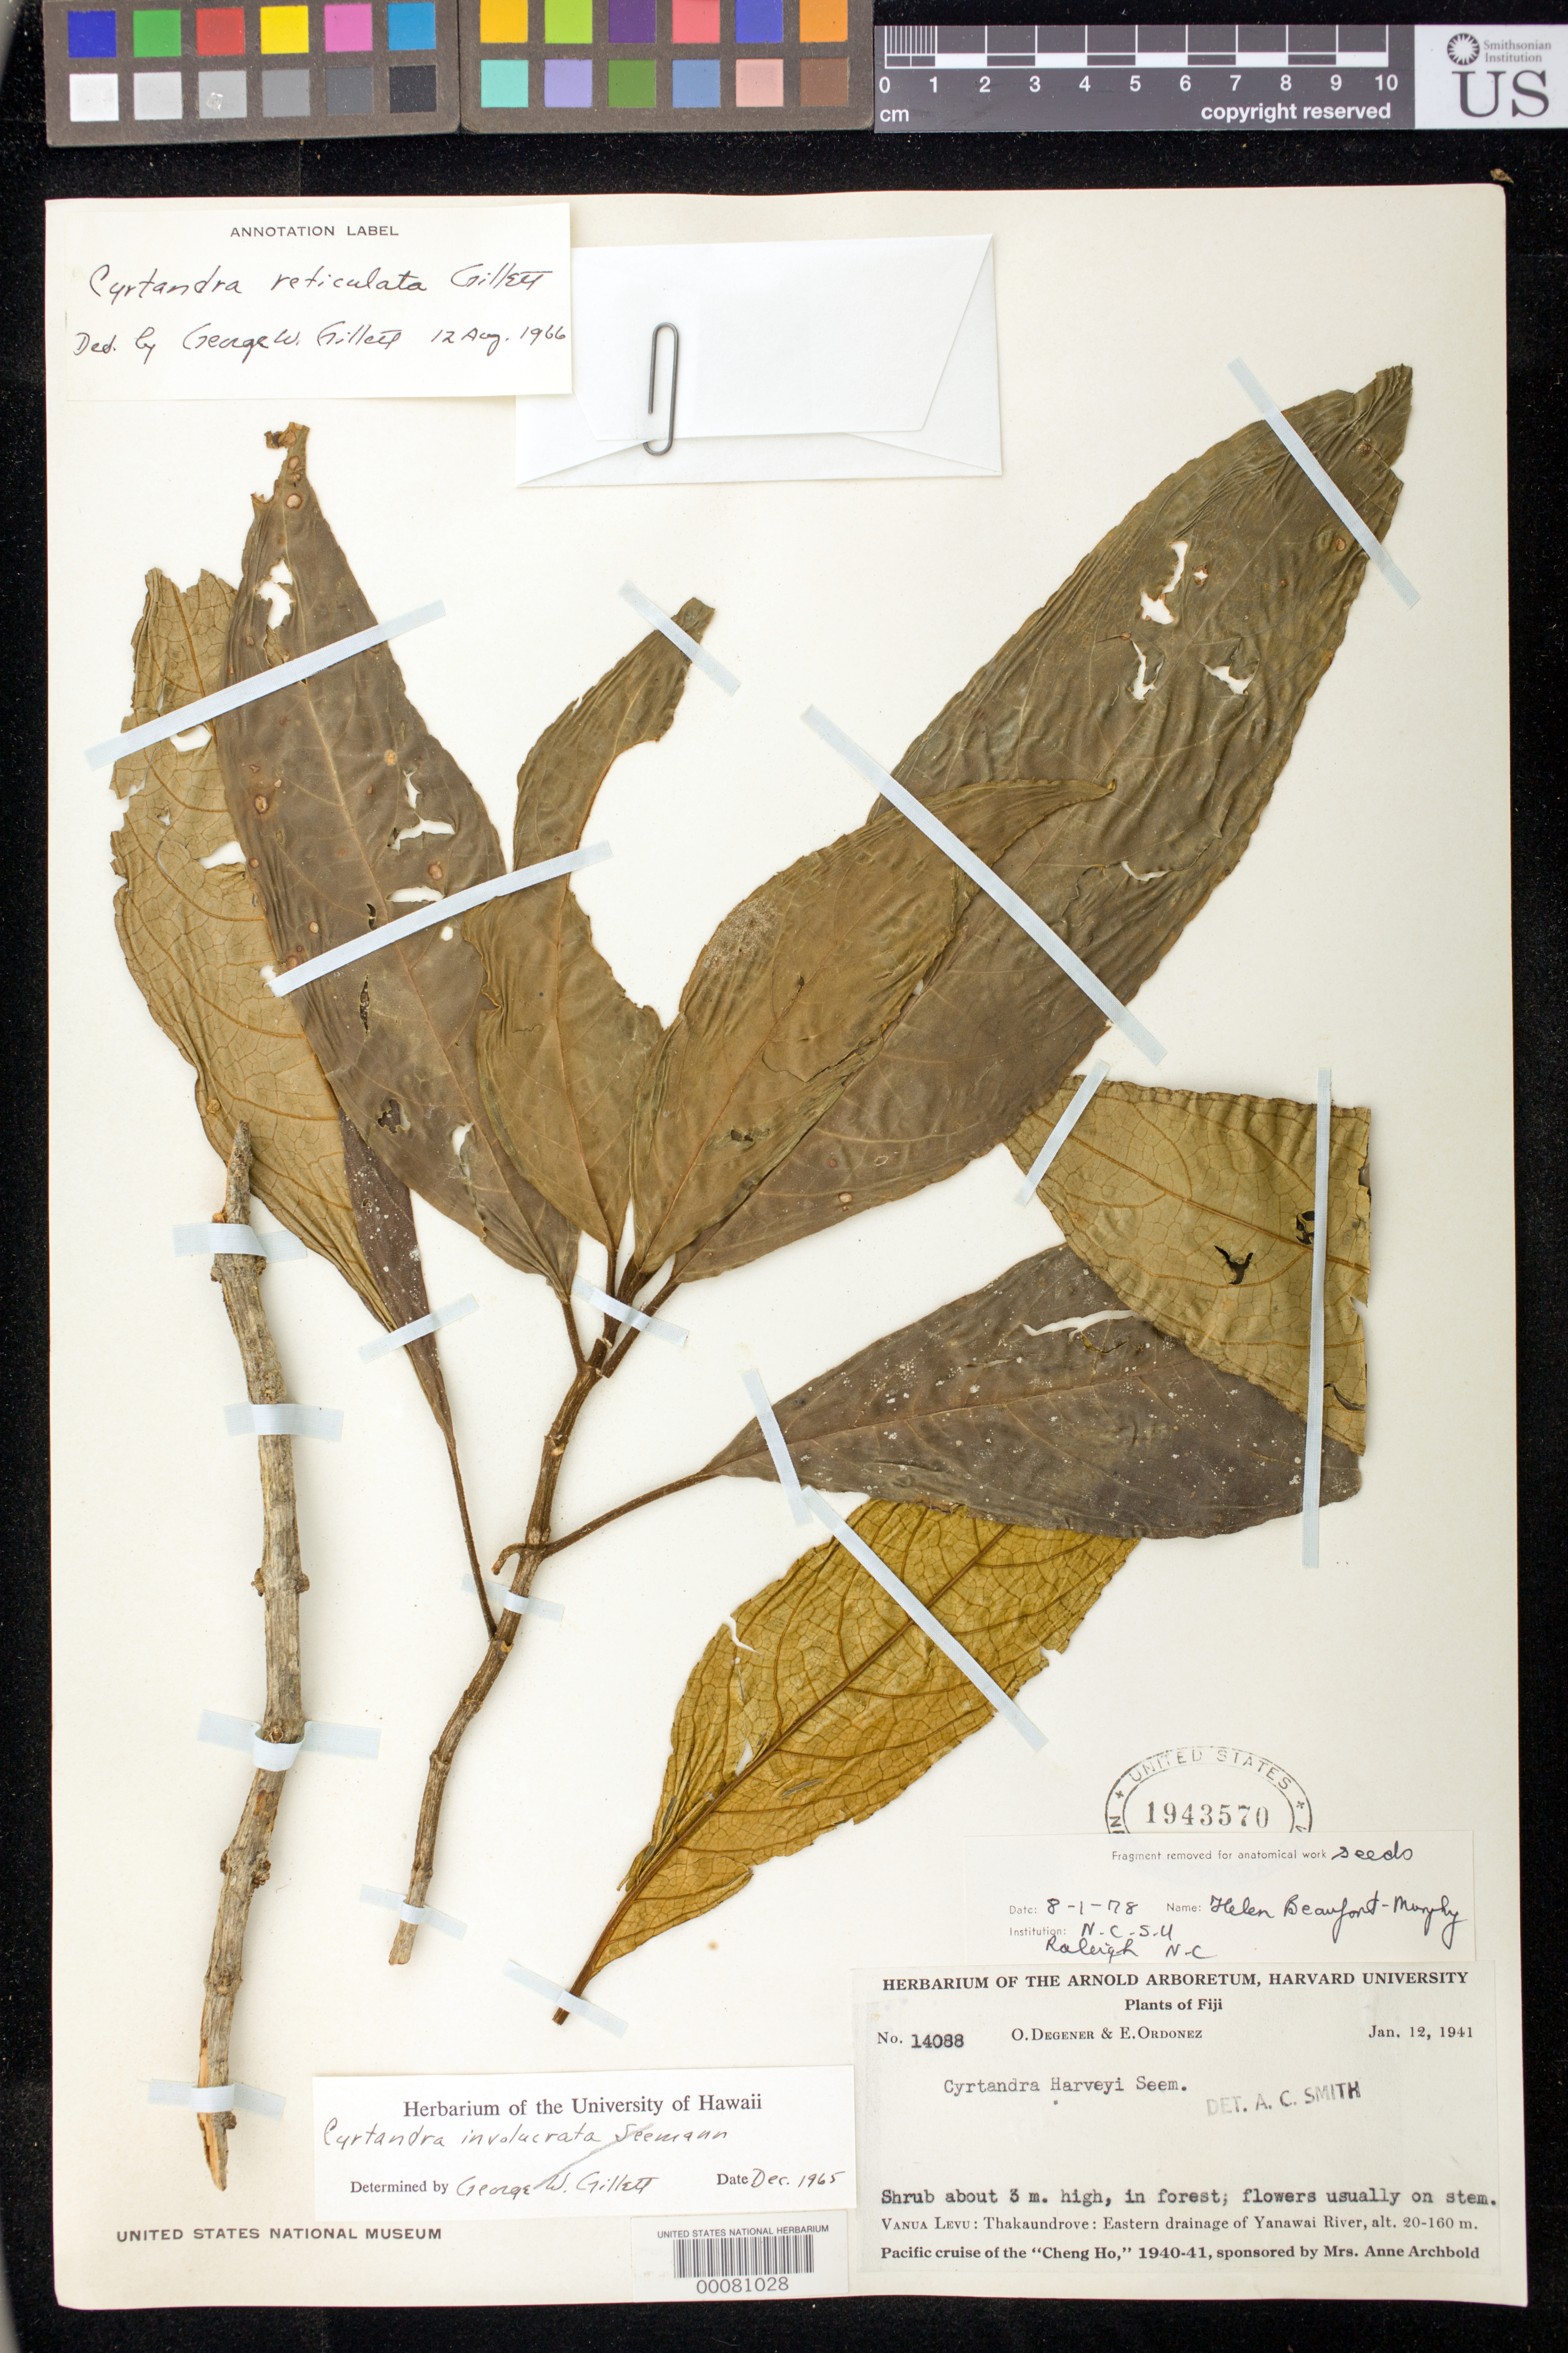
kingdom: Plantae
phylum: Tracheophyta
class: Magnoliopsida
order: Lamiales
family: Gesneriaceae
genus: Cyrtandra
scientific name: Cyrtandra reticulata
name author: G.W. Gillett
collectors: O. Degener & E. Ordonez.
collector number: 14088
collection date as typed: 12 Jan 1941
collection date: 1941-01-12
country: Fiji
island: Vanua Levu I.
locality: Thakaundrove, eastern drainage of yanawai river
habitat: In forest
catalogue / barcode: US 1943570